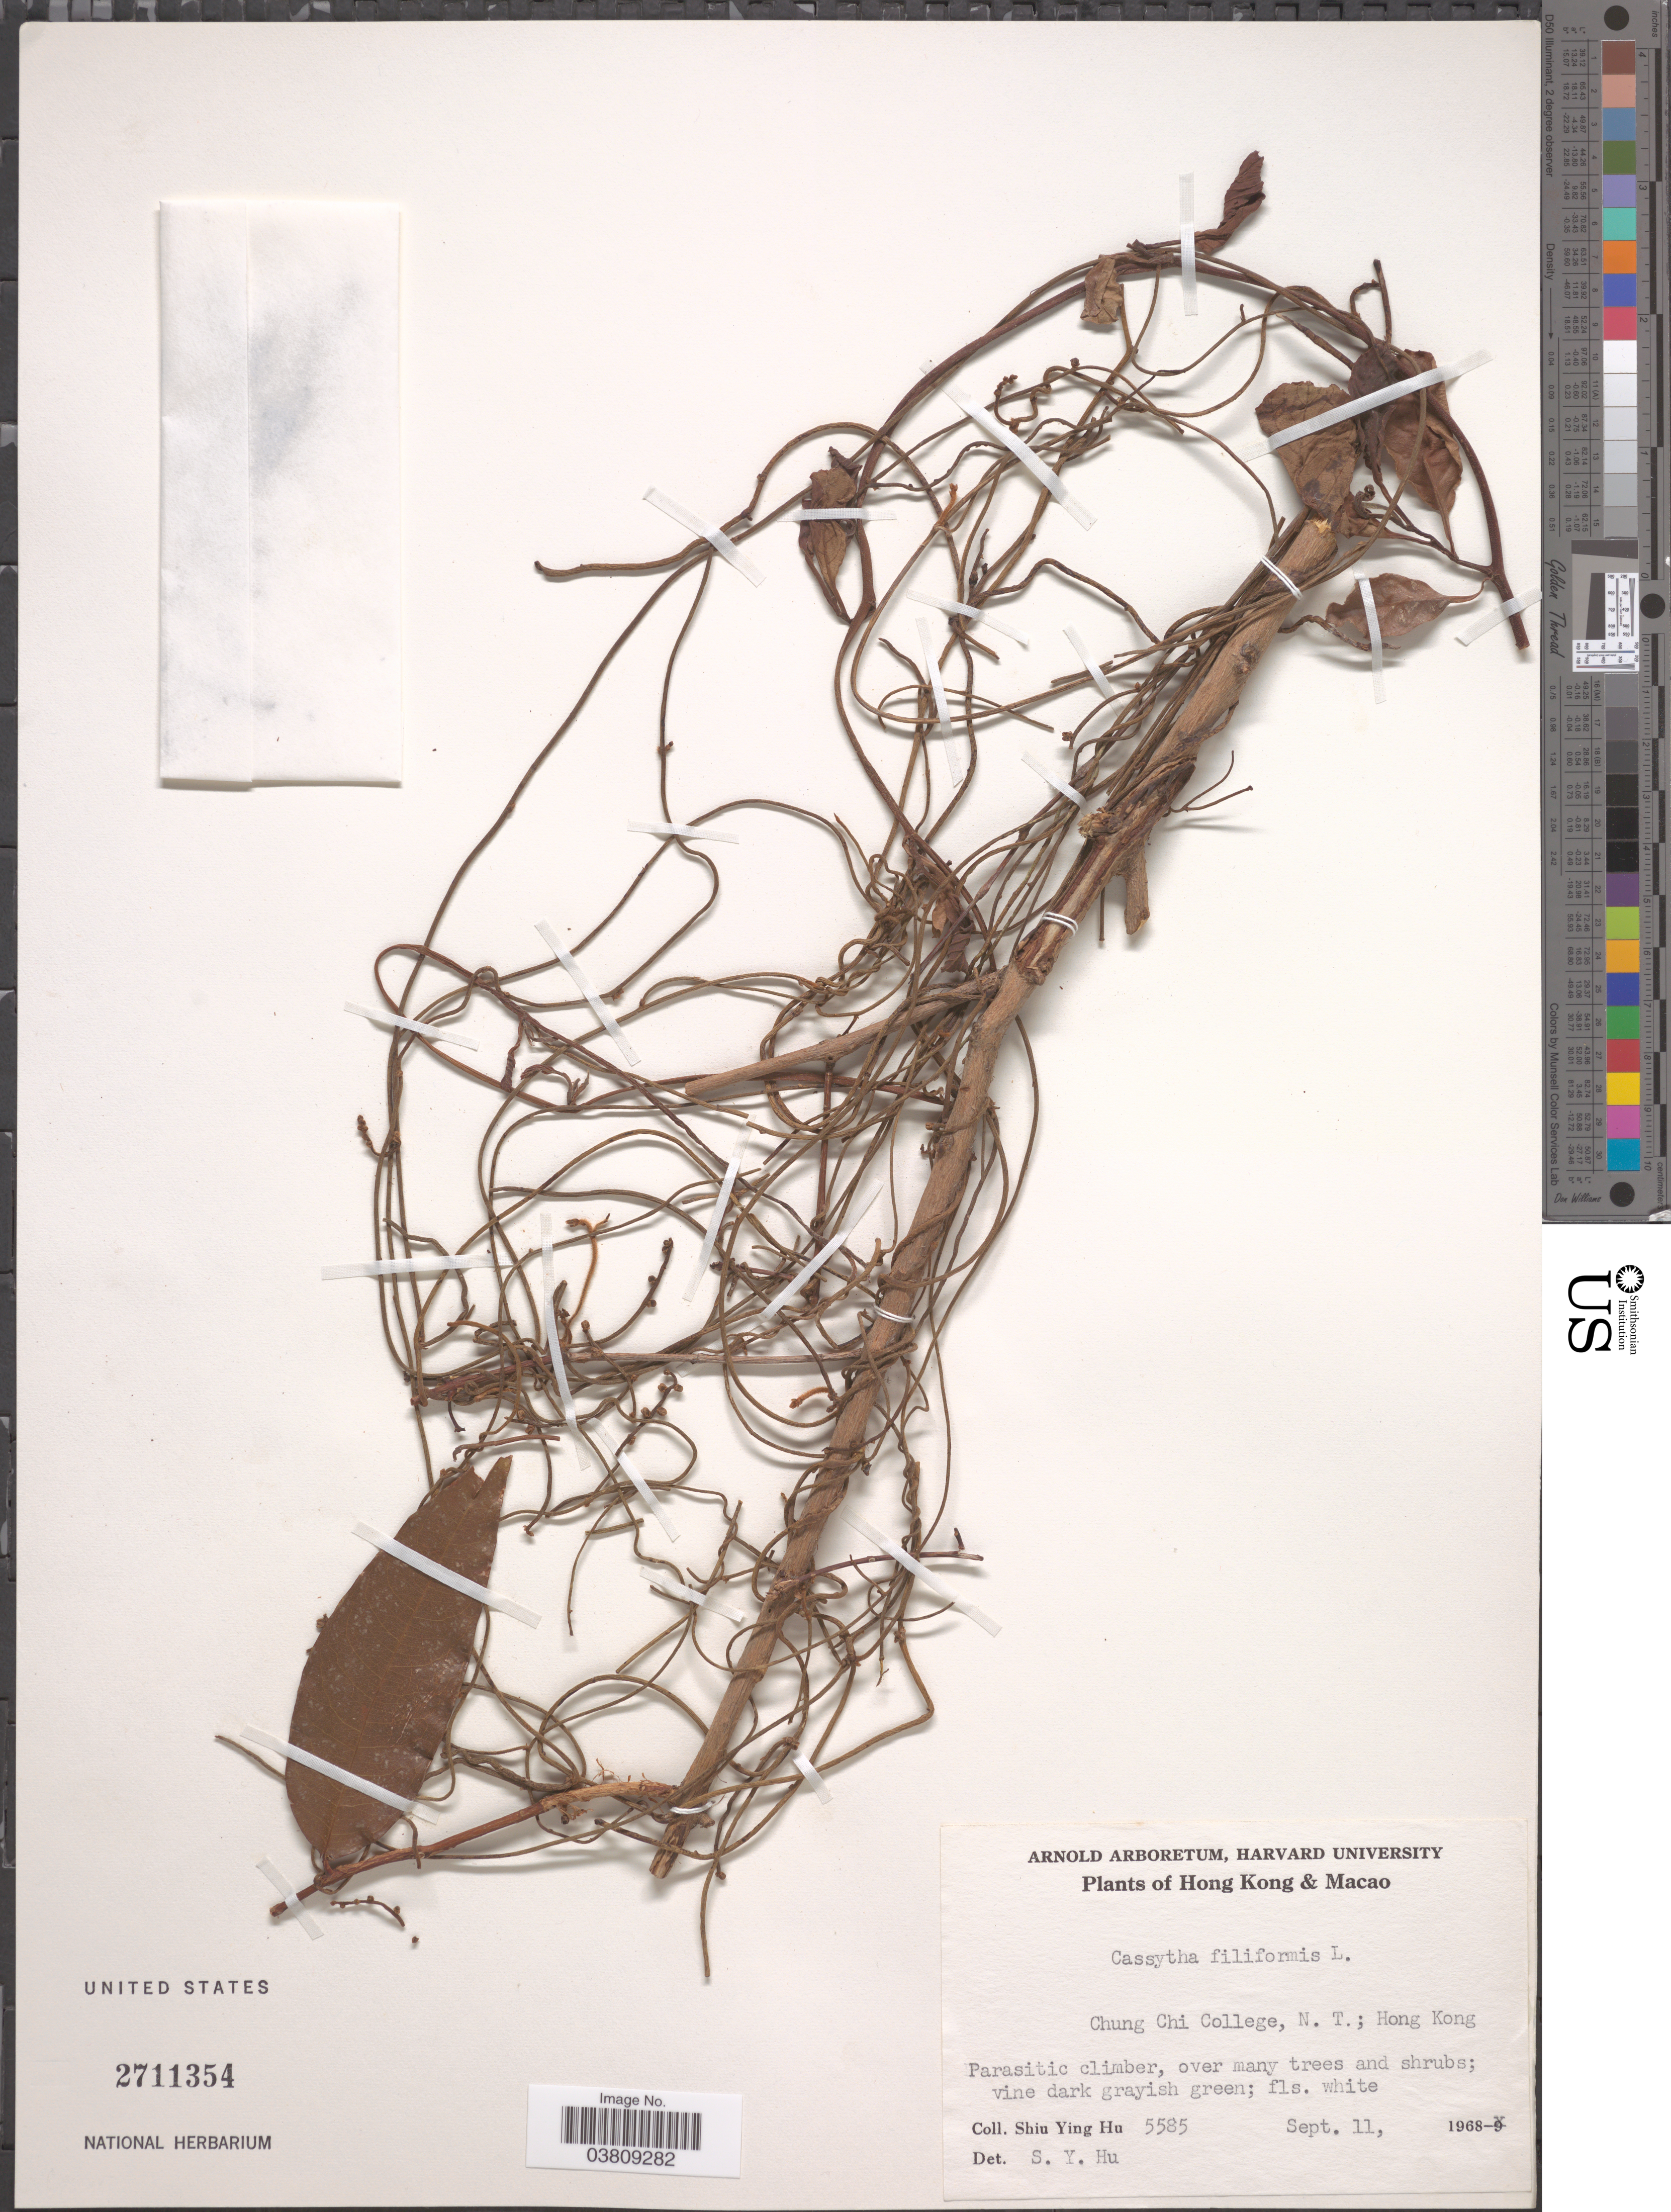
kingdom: Plantae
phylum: Tracheophyta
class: Magnoliopsida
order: Laurales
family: Lauraceae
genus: Cassytha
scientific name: Cassytha filiformis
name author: L.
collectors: S. Y. Hu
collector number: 5585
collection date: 1968-09-11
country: China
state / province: Hong Kong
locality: Chung Chi College, N. T.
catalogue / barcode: US 2711354